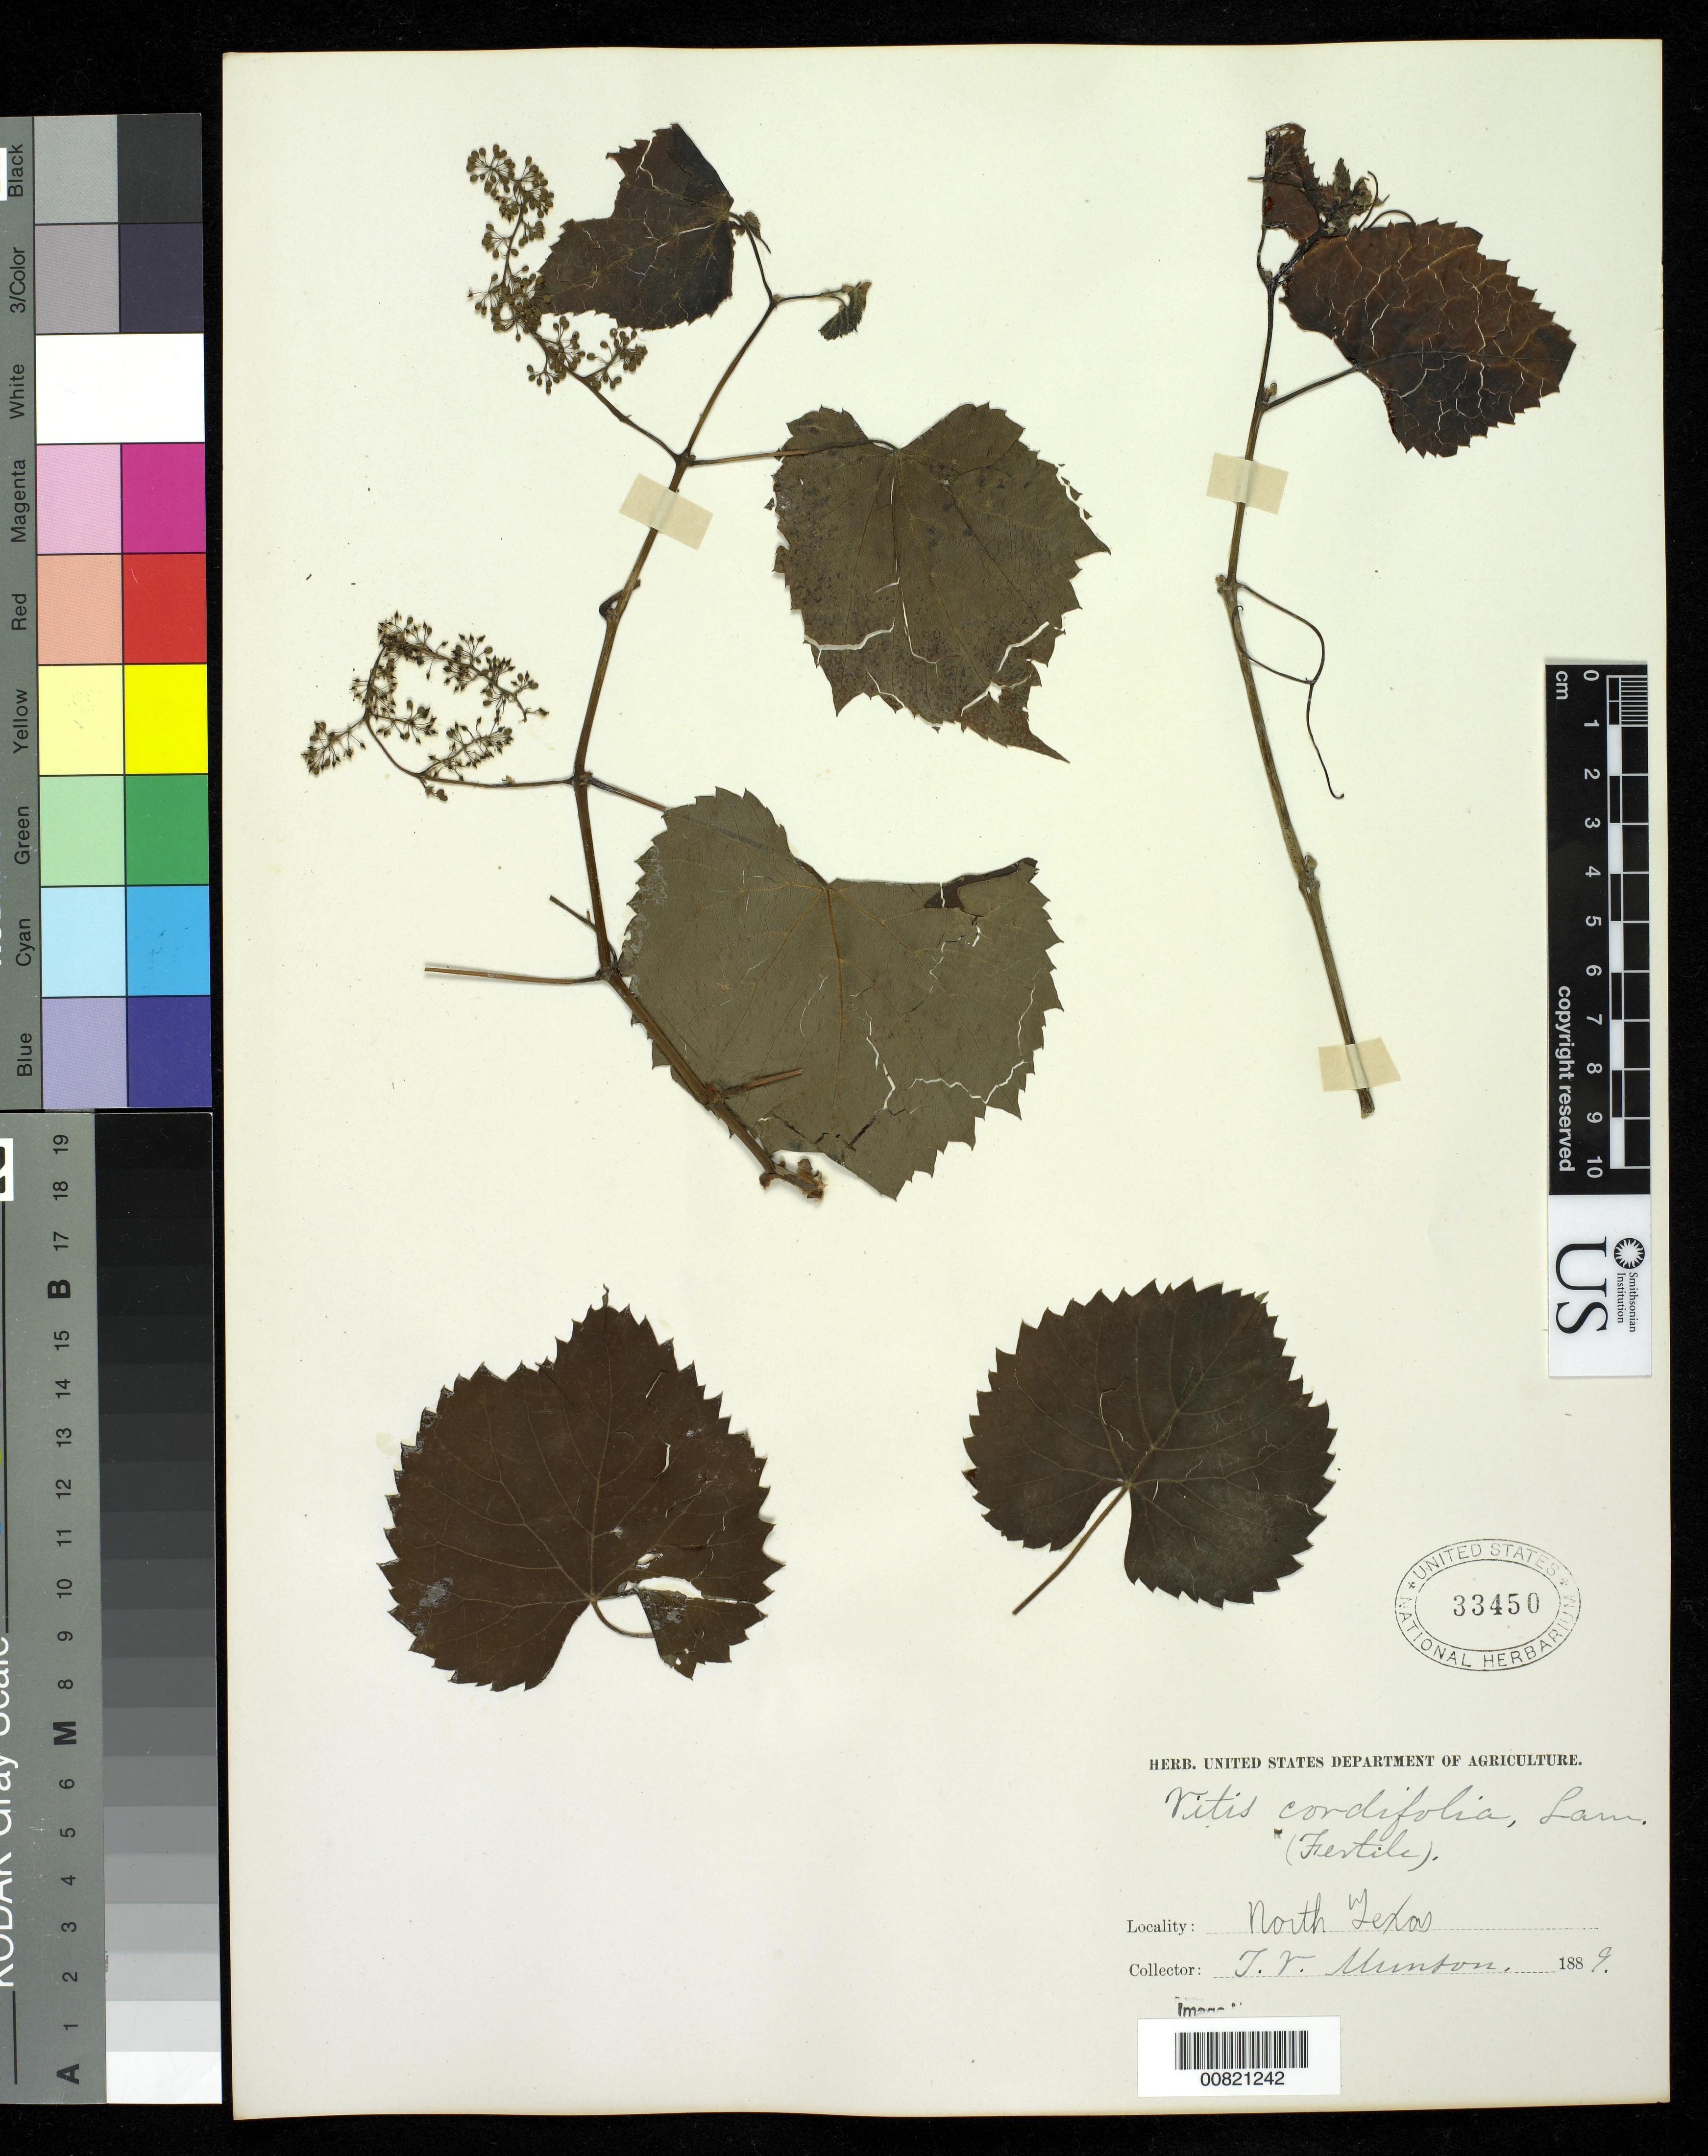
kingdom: Plantae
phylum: Tracheophyta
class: Magnoliopsida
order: Vitales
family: Vitaceae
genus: Vitis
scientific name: Vitis cordifolia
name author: Michx.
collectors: T. V. Munson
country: United States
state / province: Texas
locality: North Texas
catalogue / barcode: US 3350